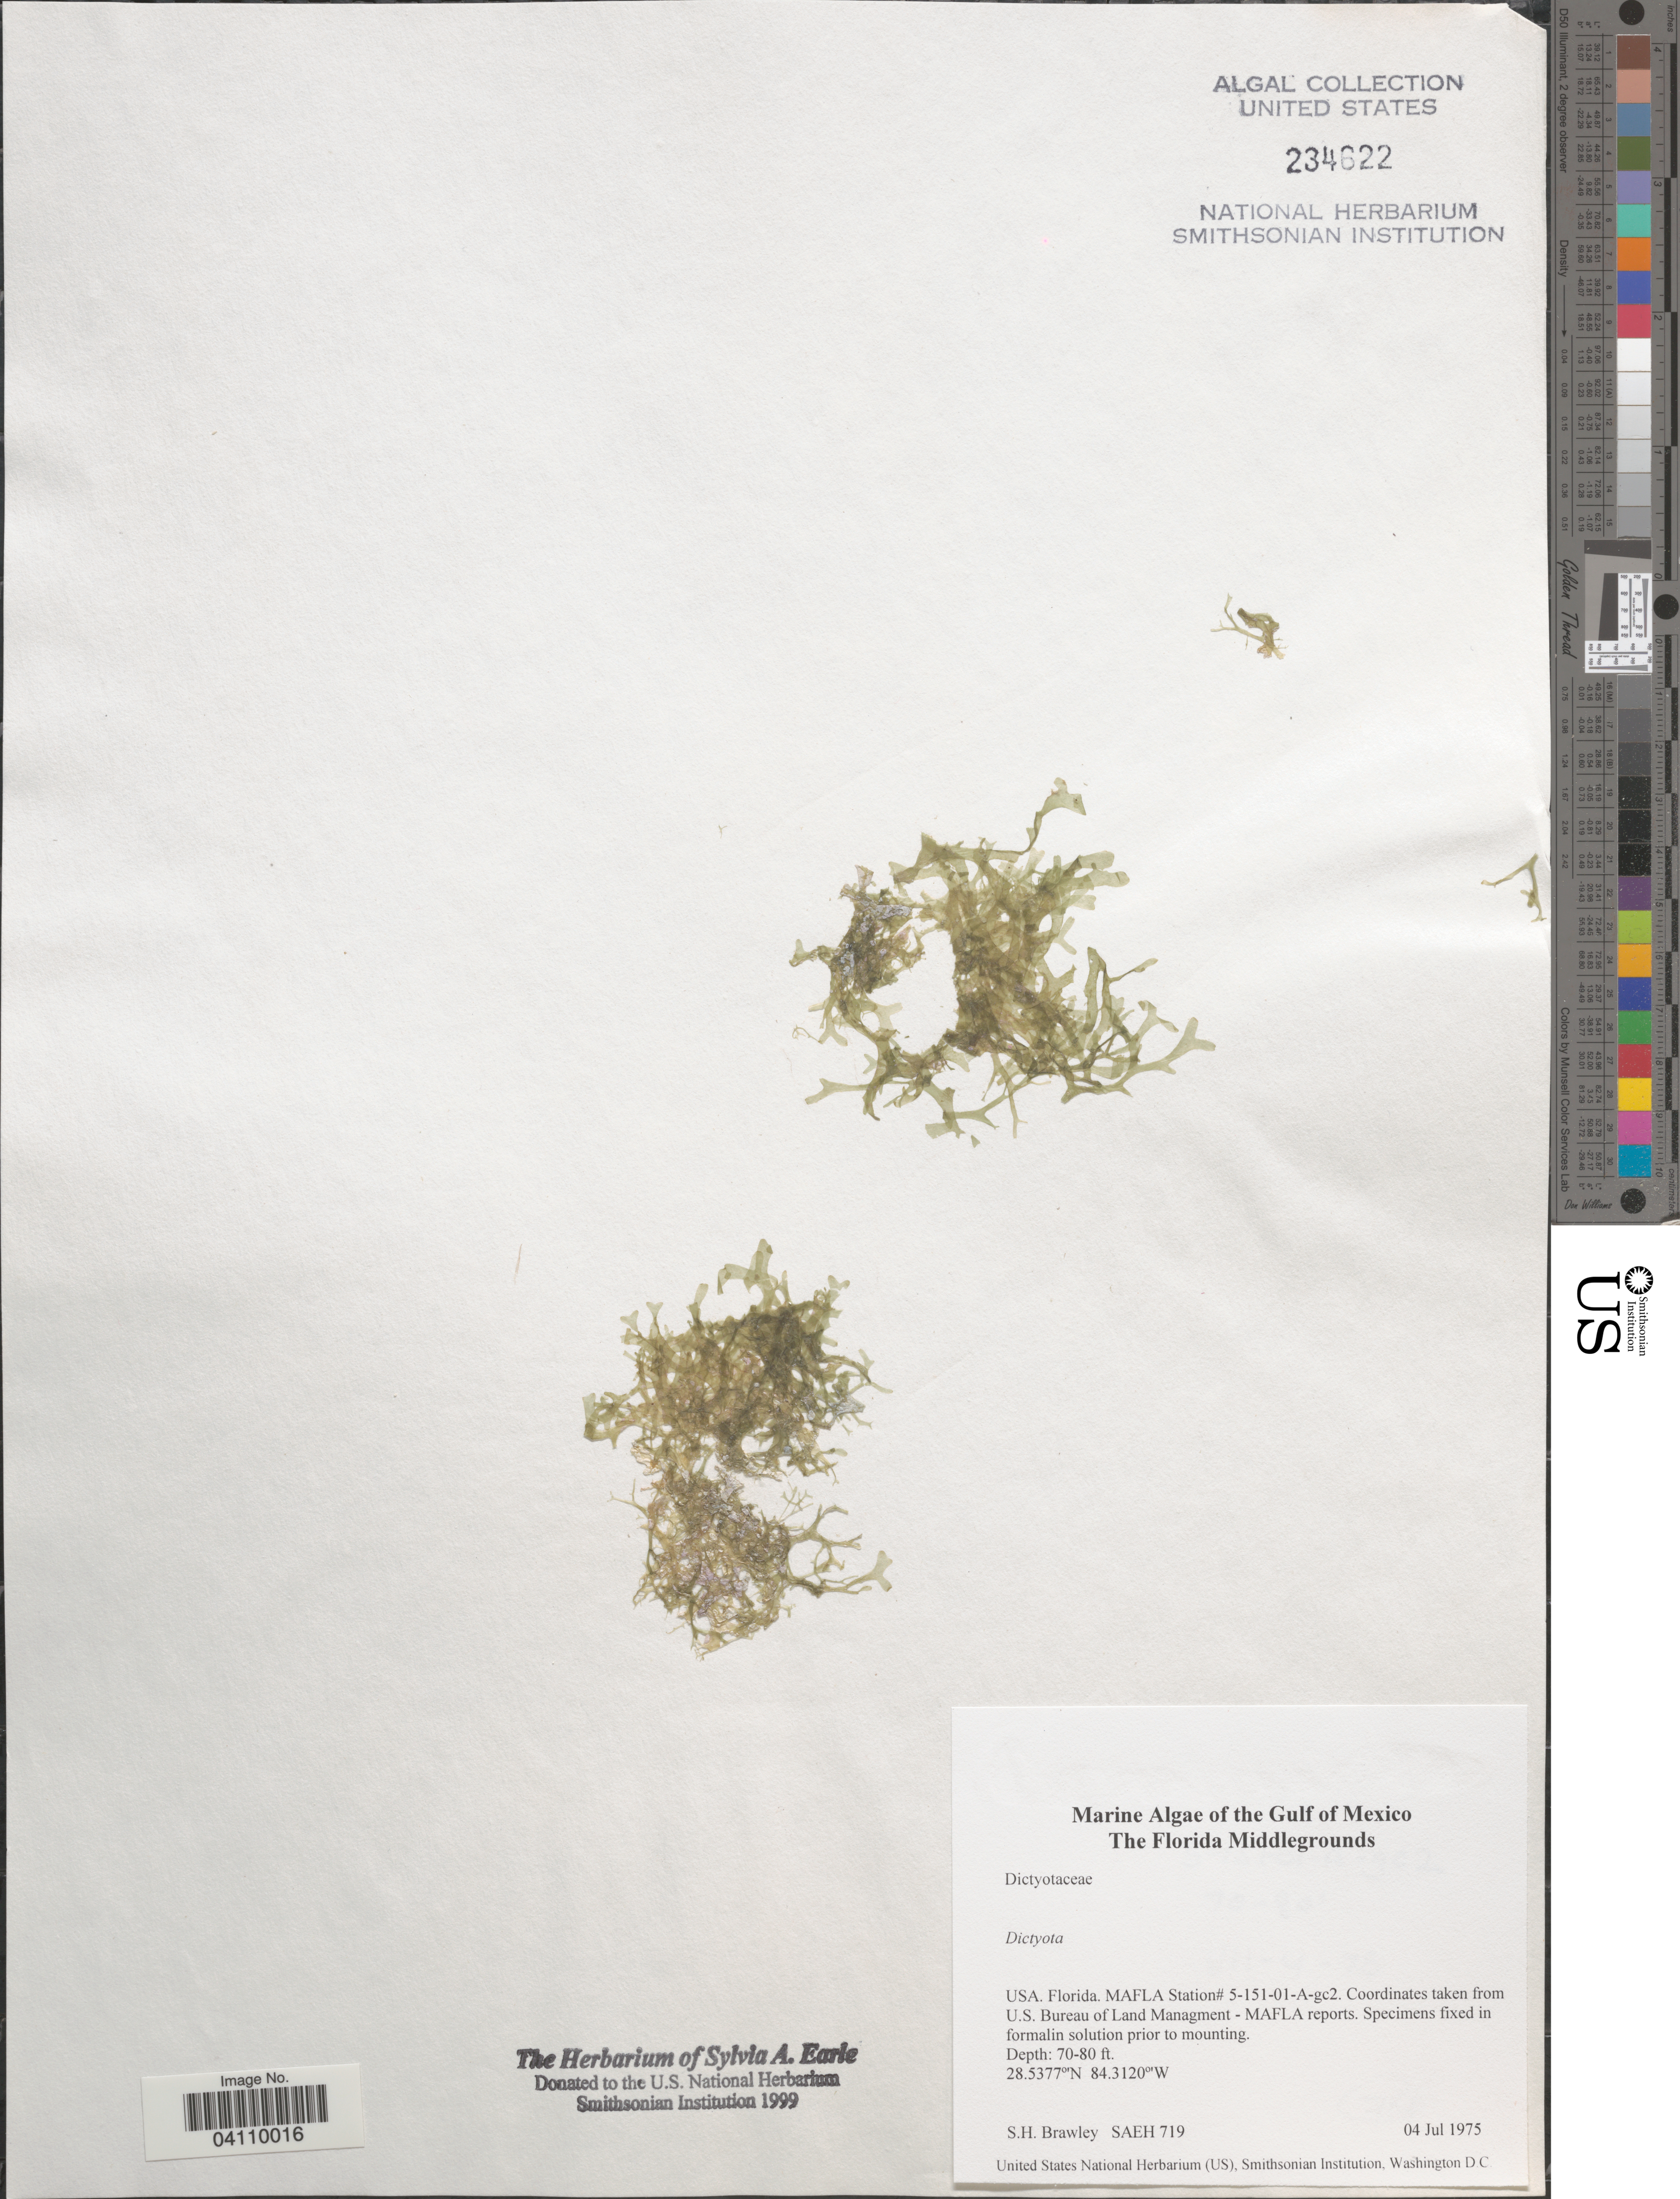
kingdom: Chromista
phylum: Ochrophyta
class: Phaeophyceae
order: Dictyotales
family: Dictyotaceae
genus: Dictyota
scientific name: Dictyota sp.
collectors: S. Brawley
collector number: SAEH 719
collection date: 1975-07-04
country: United States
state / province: Florida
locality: The Gulf of Mexico. The Florida Middlegrounds. MAFLA Station# 5-151-01-A-gc2. Coordinates taken from U.S. Bureau of Land Managment - MAFLA reports [unsure placement].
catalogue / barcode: US 234622